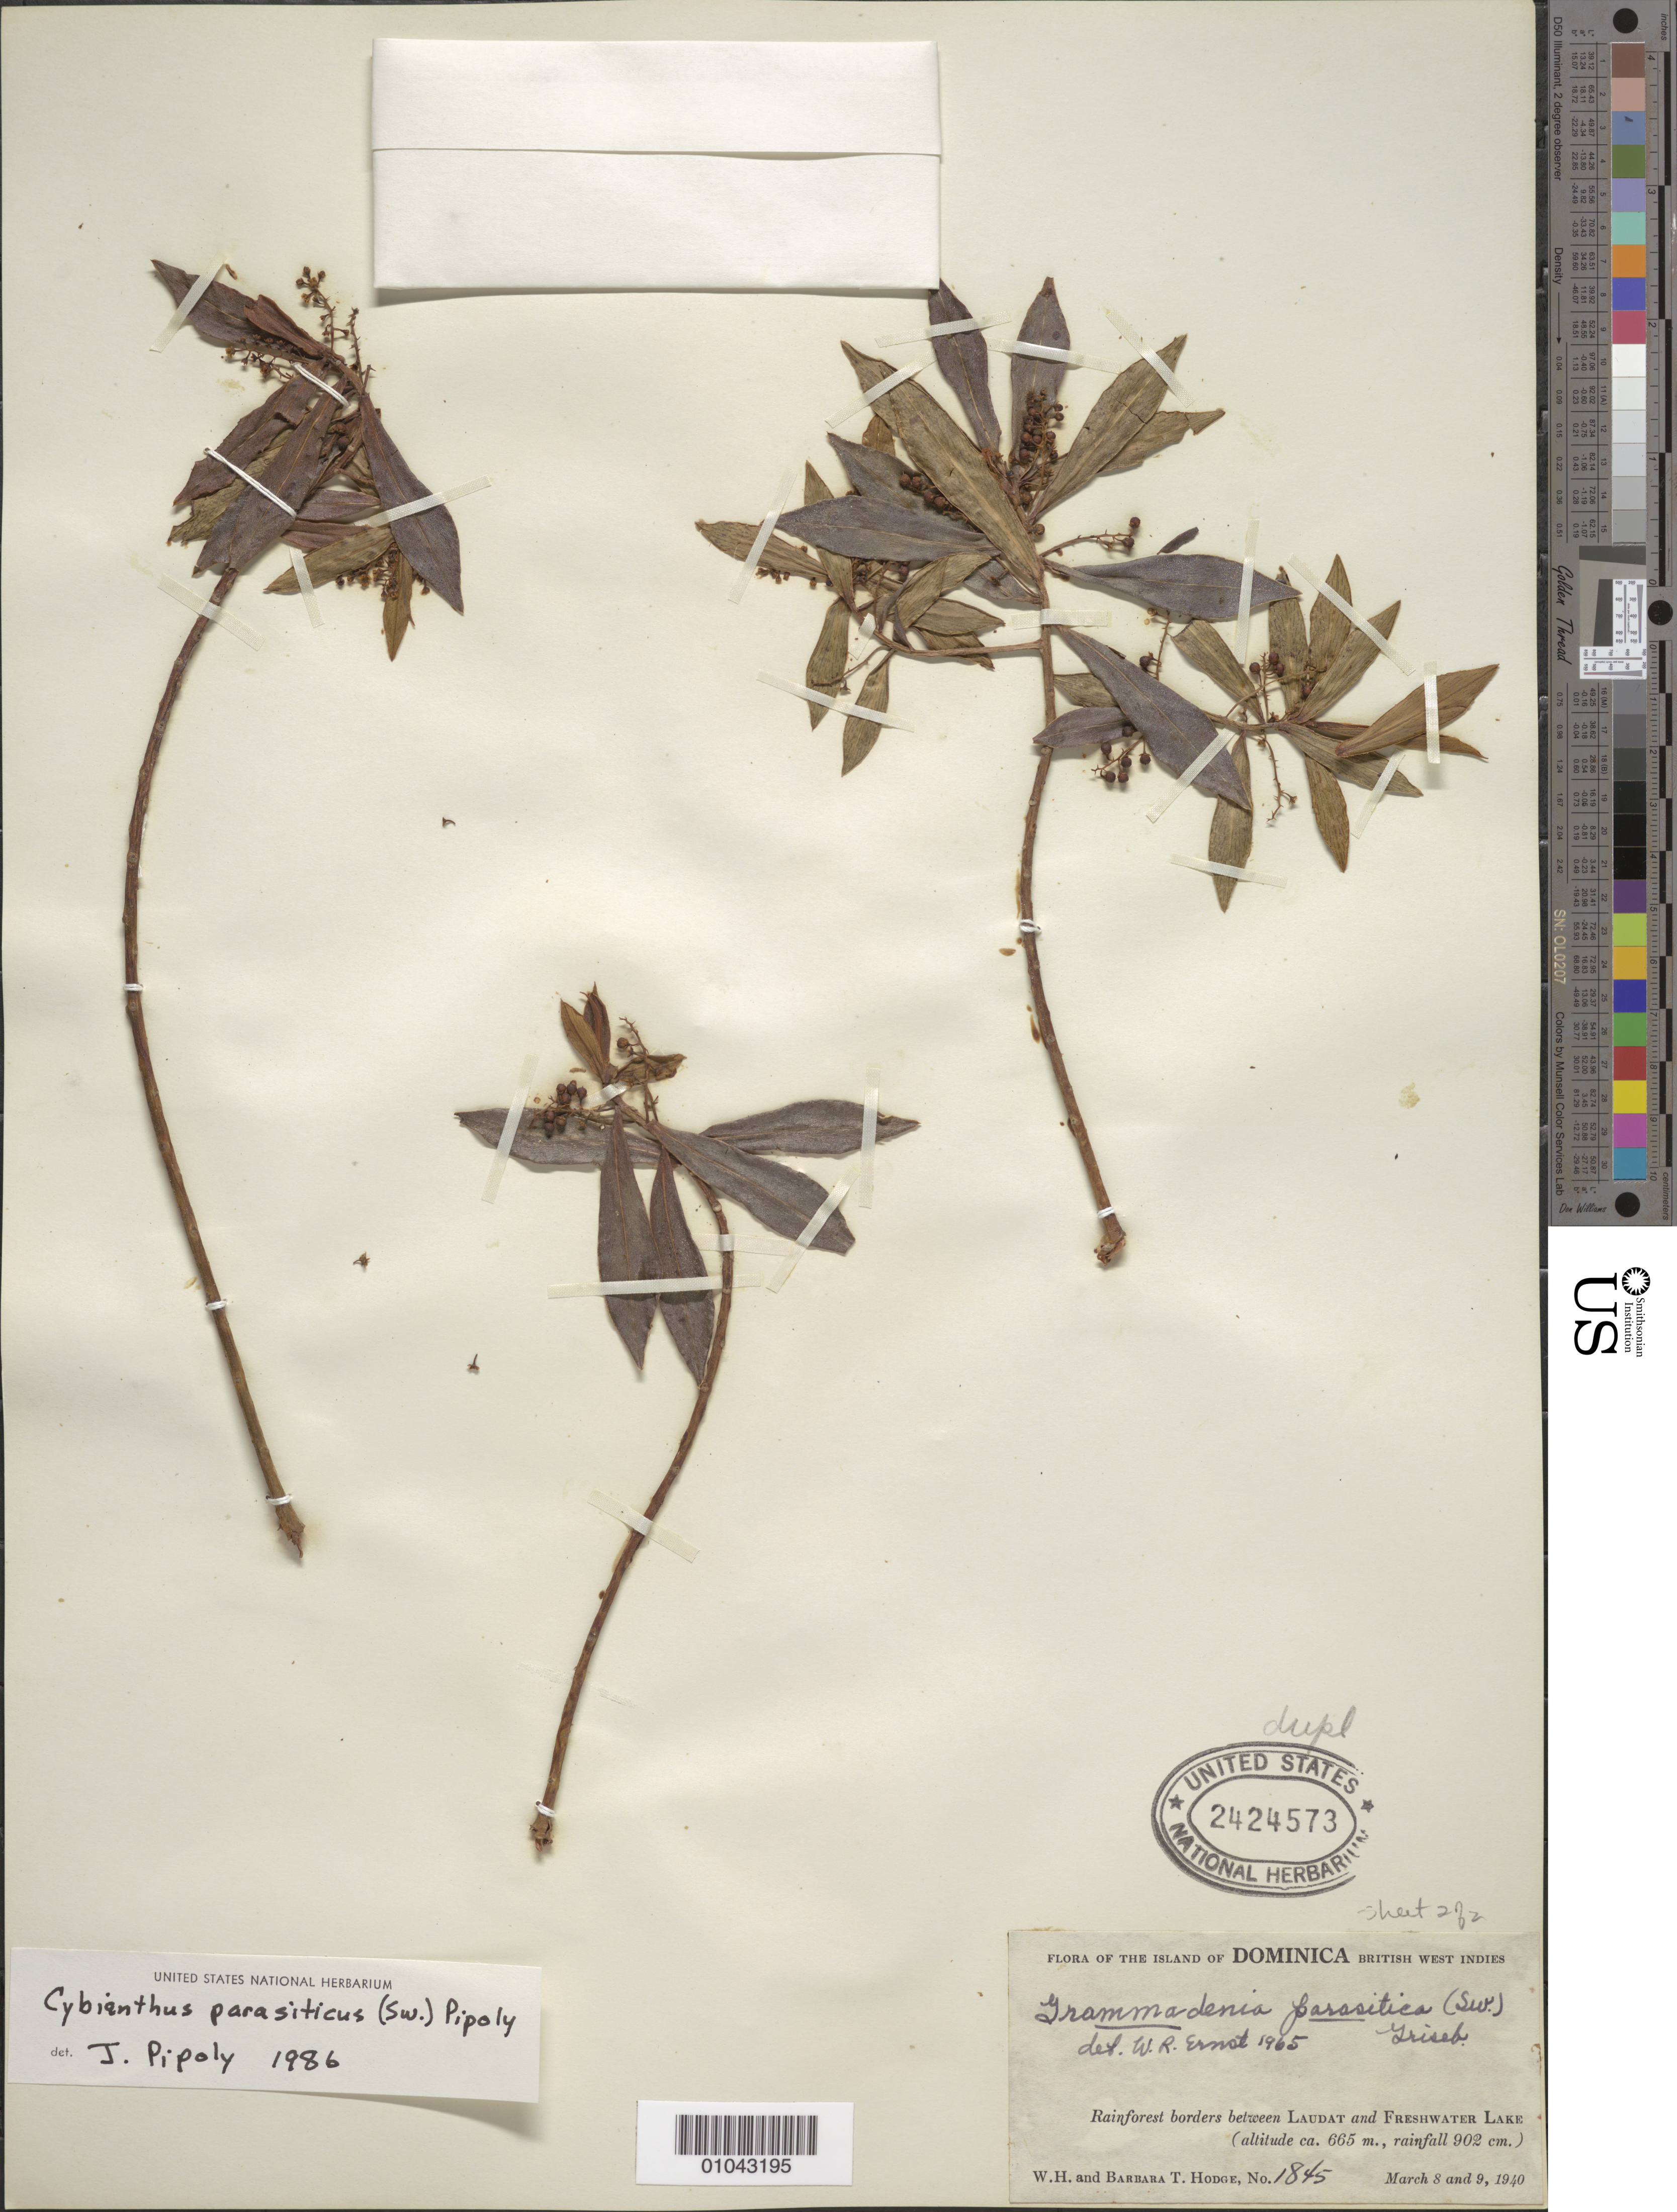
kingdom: Plantae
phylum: Tracheophyta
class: Magnoliopsida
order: Ericales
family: Primulaceae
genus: Cybianthus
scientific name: Cybianthus parasiticus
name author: (Sw.) Pipoly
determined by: Pipoly, J. J., III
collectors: W. Hodge & B. Hodge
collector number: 1845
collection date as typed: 08 Mar 1940 and 09 Mar 1940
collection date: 1940-03-08,1940-03-09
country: Dominica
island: Dominica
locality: Between Laudat and Freshwater Lake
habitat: Rainforest borders, rainfall 902 cm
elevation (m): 665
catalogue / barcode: US 2424573